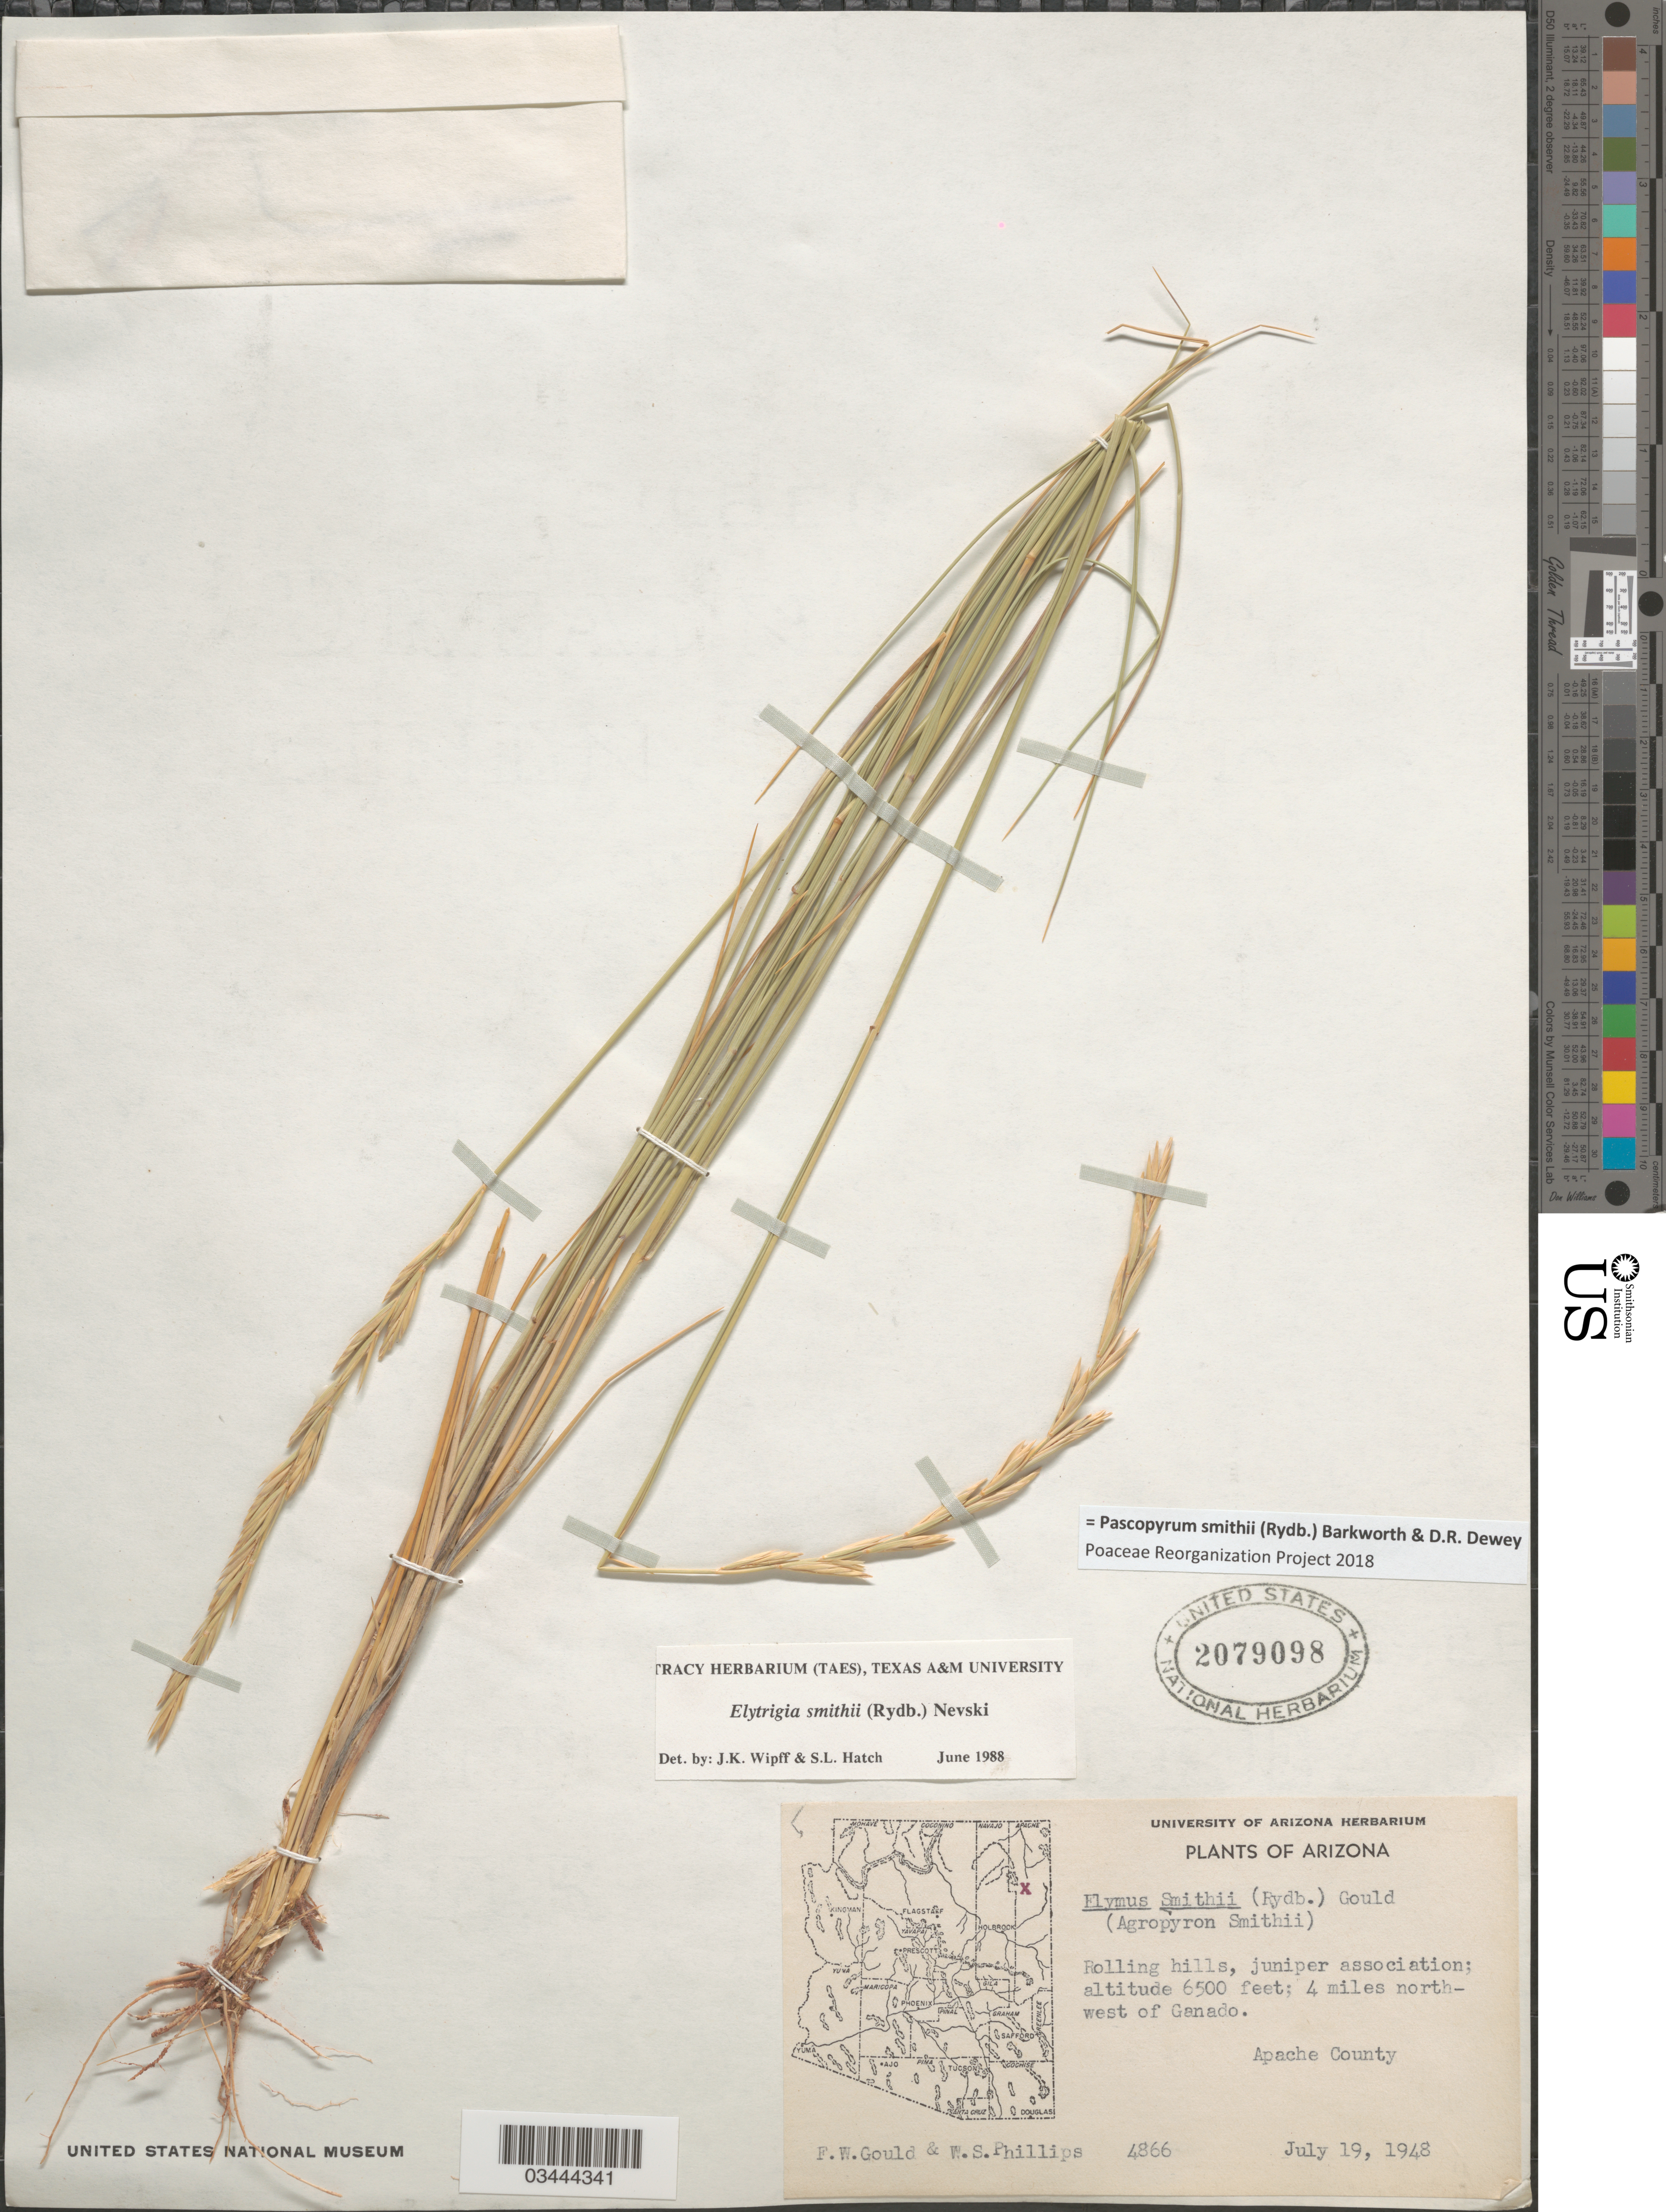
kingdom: Plantae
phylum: Tracheophyta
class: Liliopsida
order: Poales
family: Poaceae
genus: Pascopyrum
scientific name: Pascopyrum smithii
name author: (Rydb.) Barkworth & Dewey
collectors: F. W. Gould & W. S. Phillips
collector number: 4866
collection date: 1948-07-19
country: United States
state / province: Arizona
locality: Rolling hills; 4 miles northwest of Ganado. Apache County.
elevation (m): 1981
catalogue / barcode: US 2079098